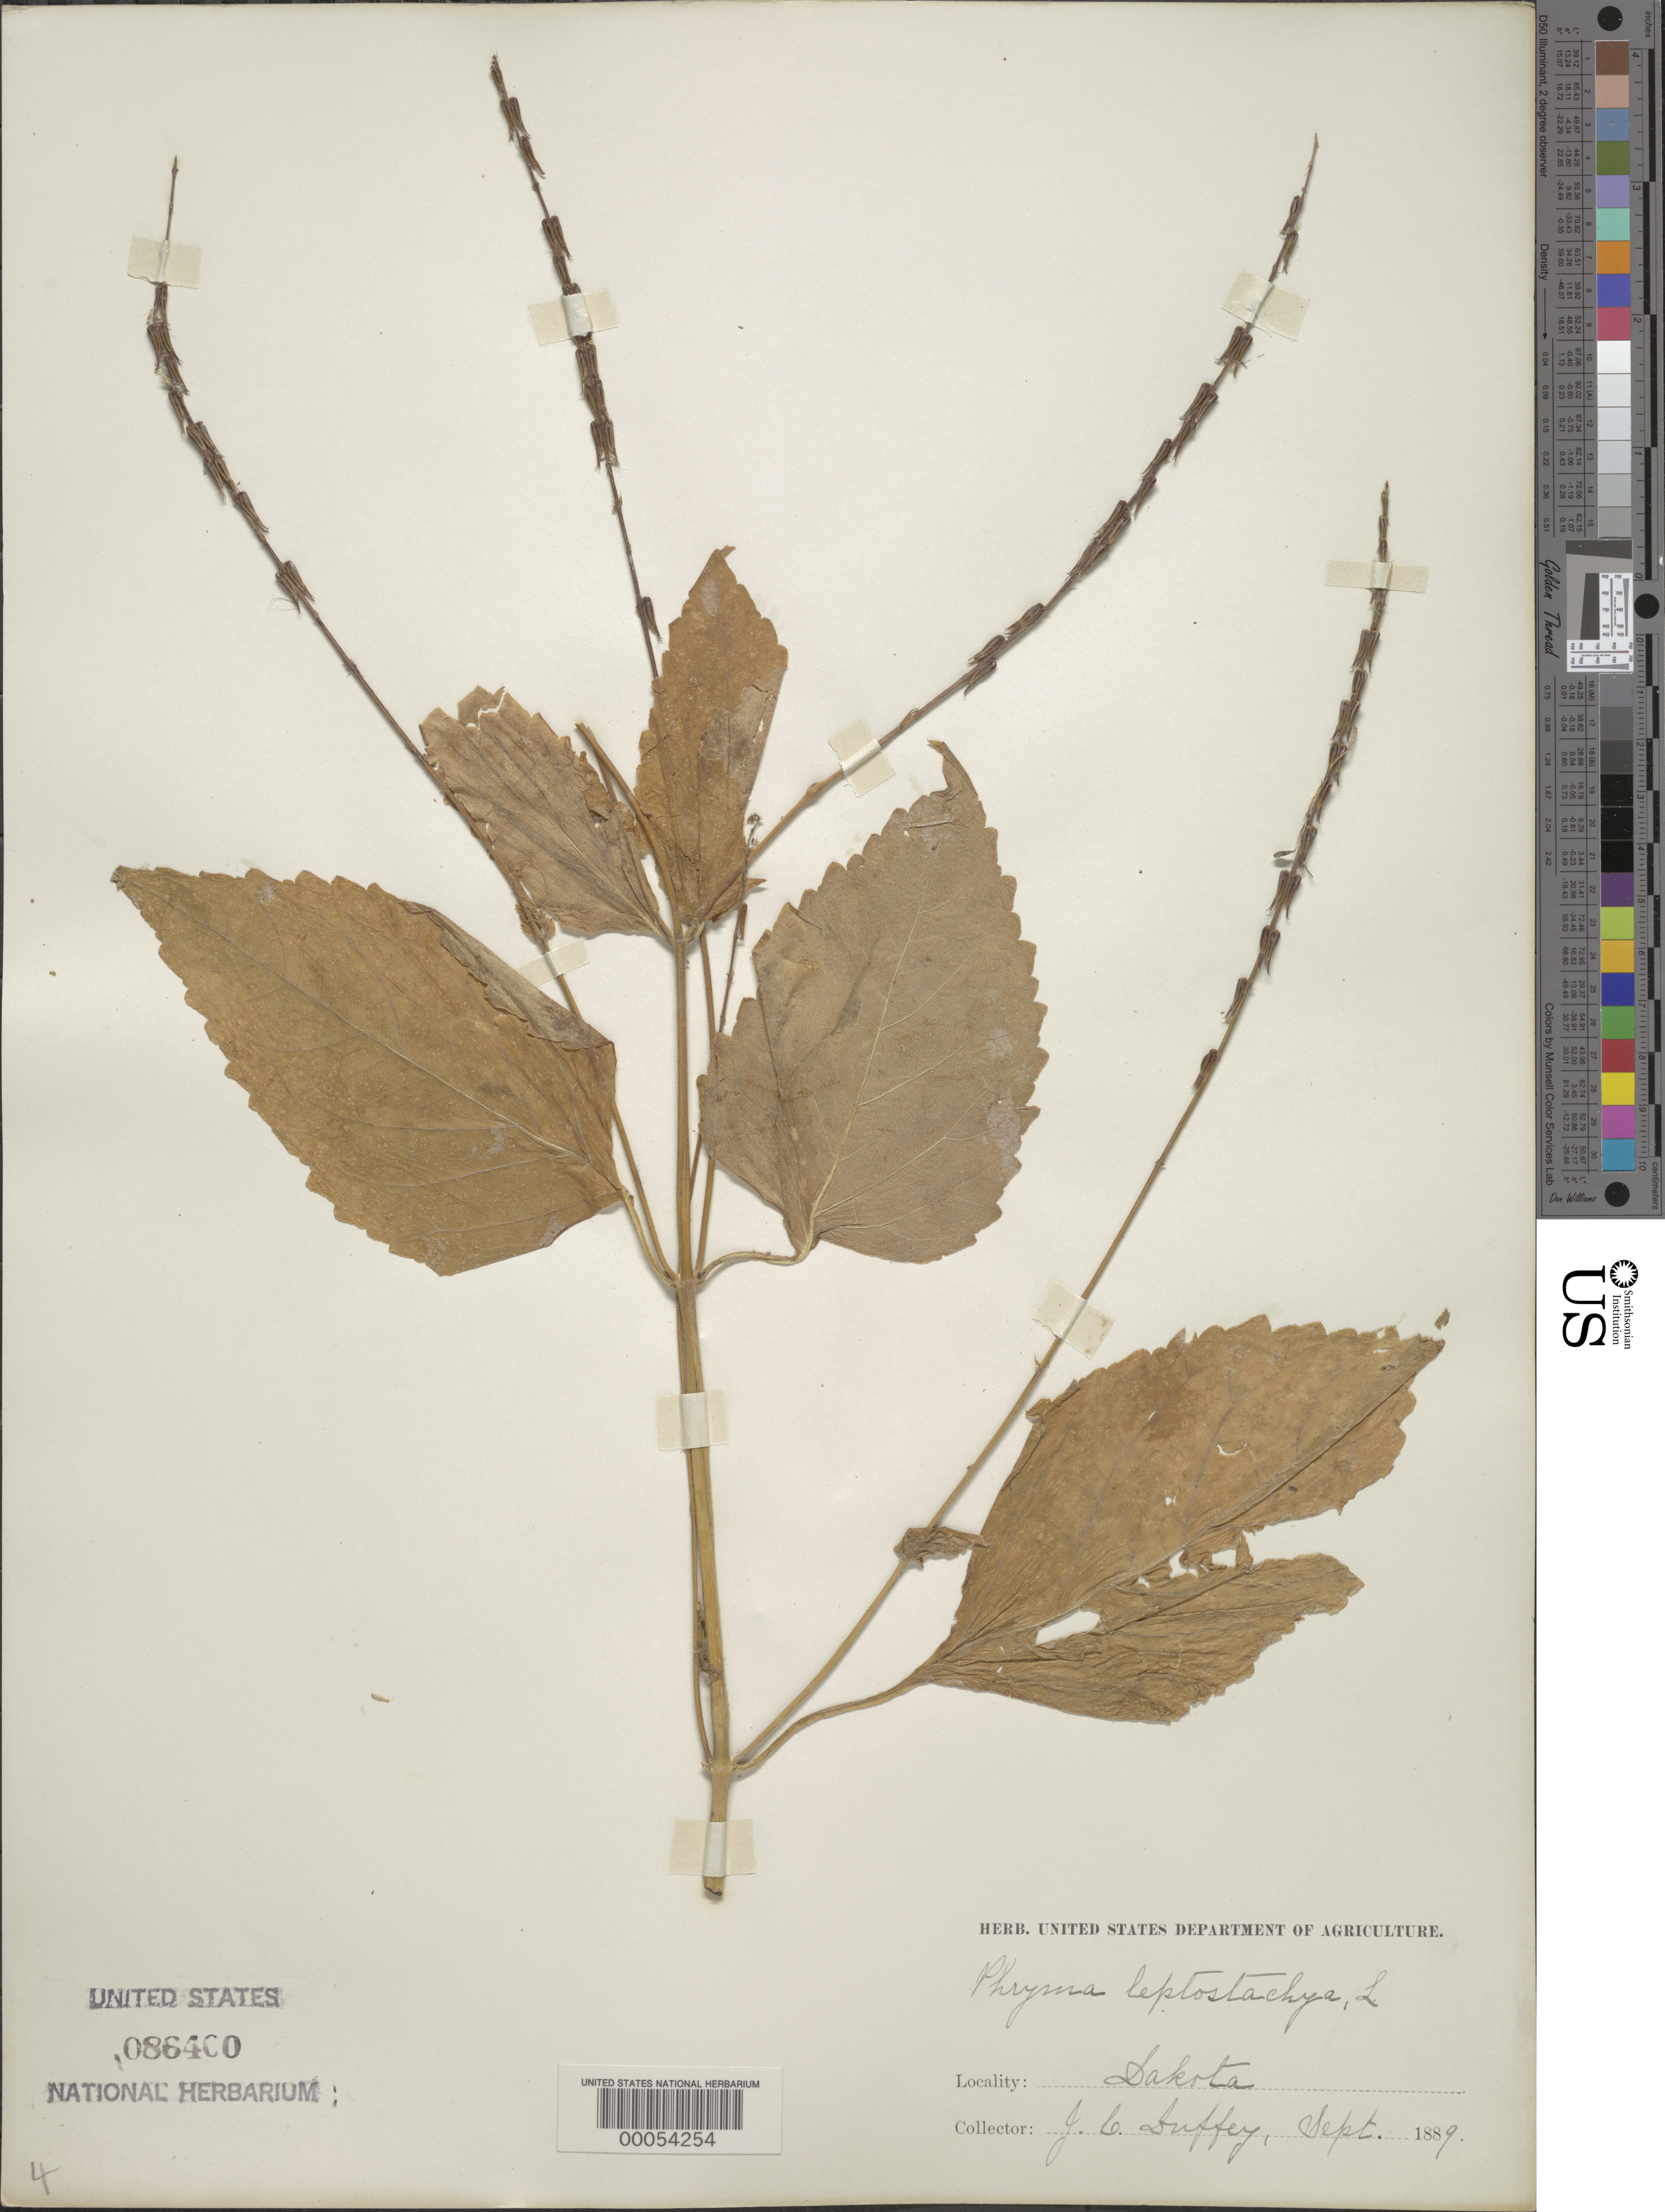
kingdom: Plantae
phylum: Tracheophyta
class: Magnoliopsida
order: Lamiales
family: Phrymaceae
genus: Phryma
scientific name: Phryma leptostachya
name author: L.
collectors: J. Duffey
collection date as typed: Sep 1889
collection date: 1889-09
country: United States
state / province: North Dakota / South Dakota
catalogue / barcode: US 86400